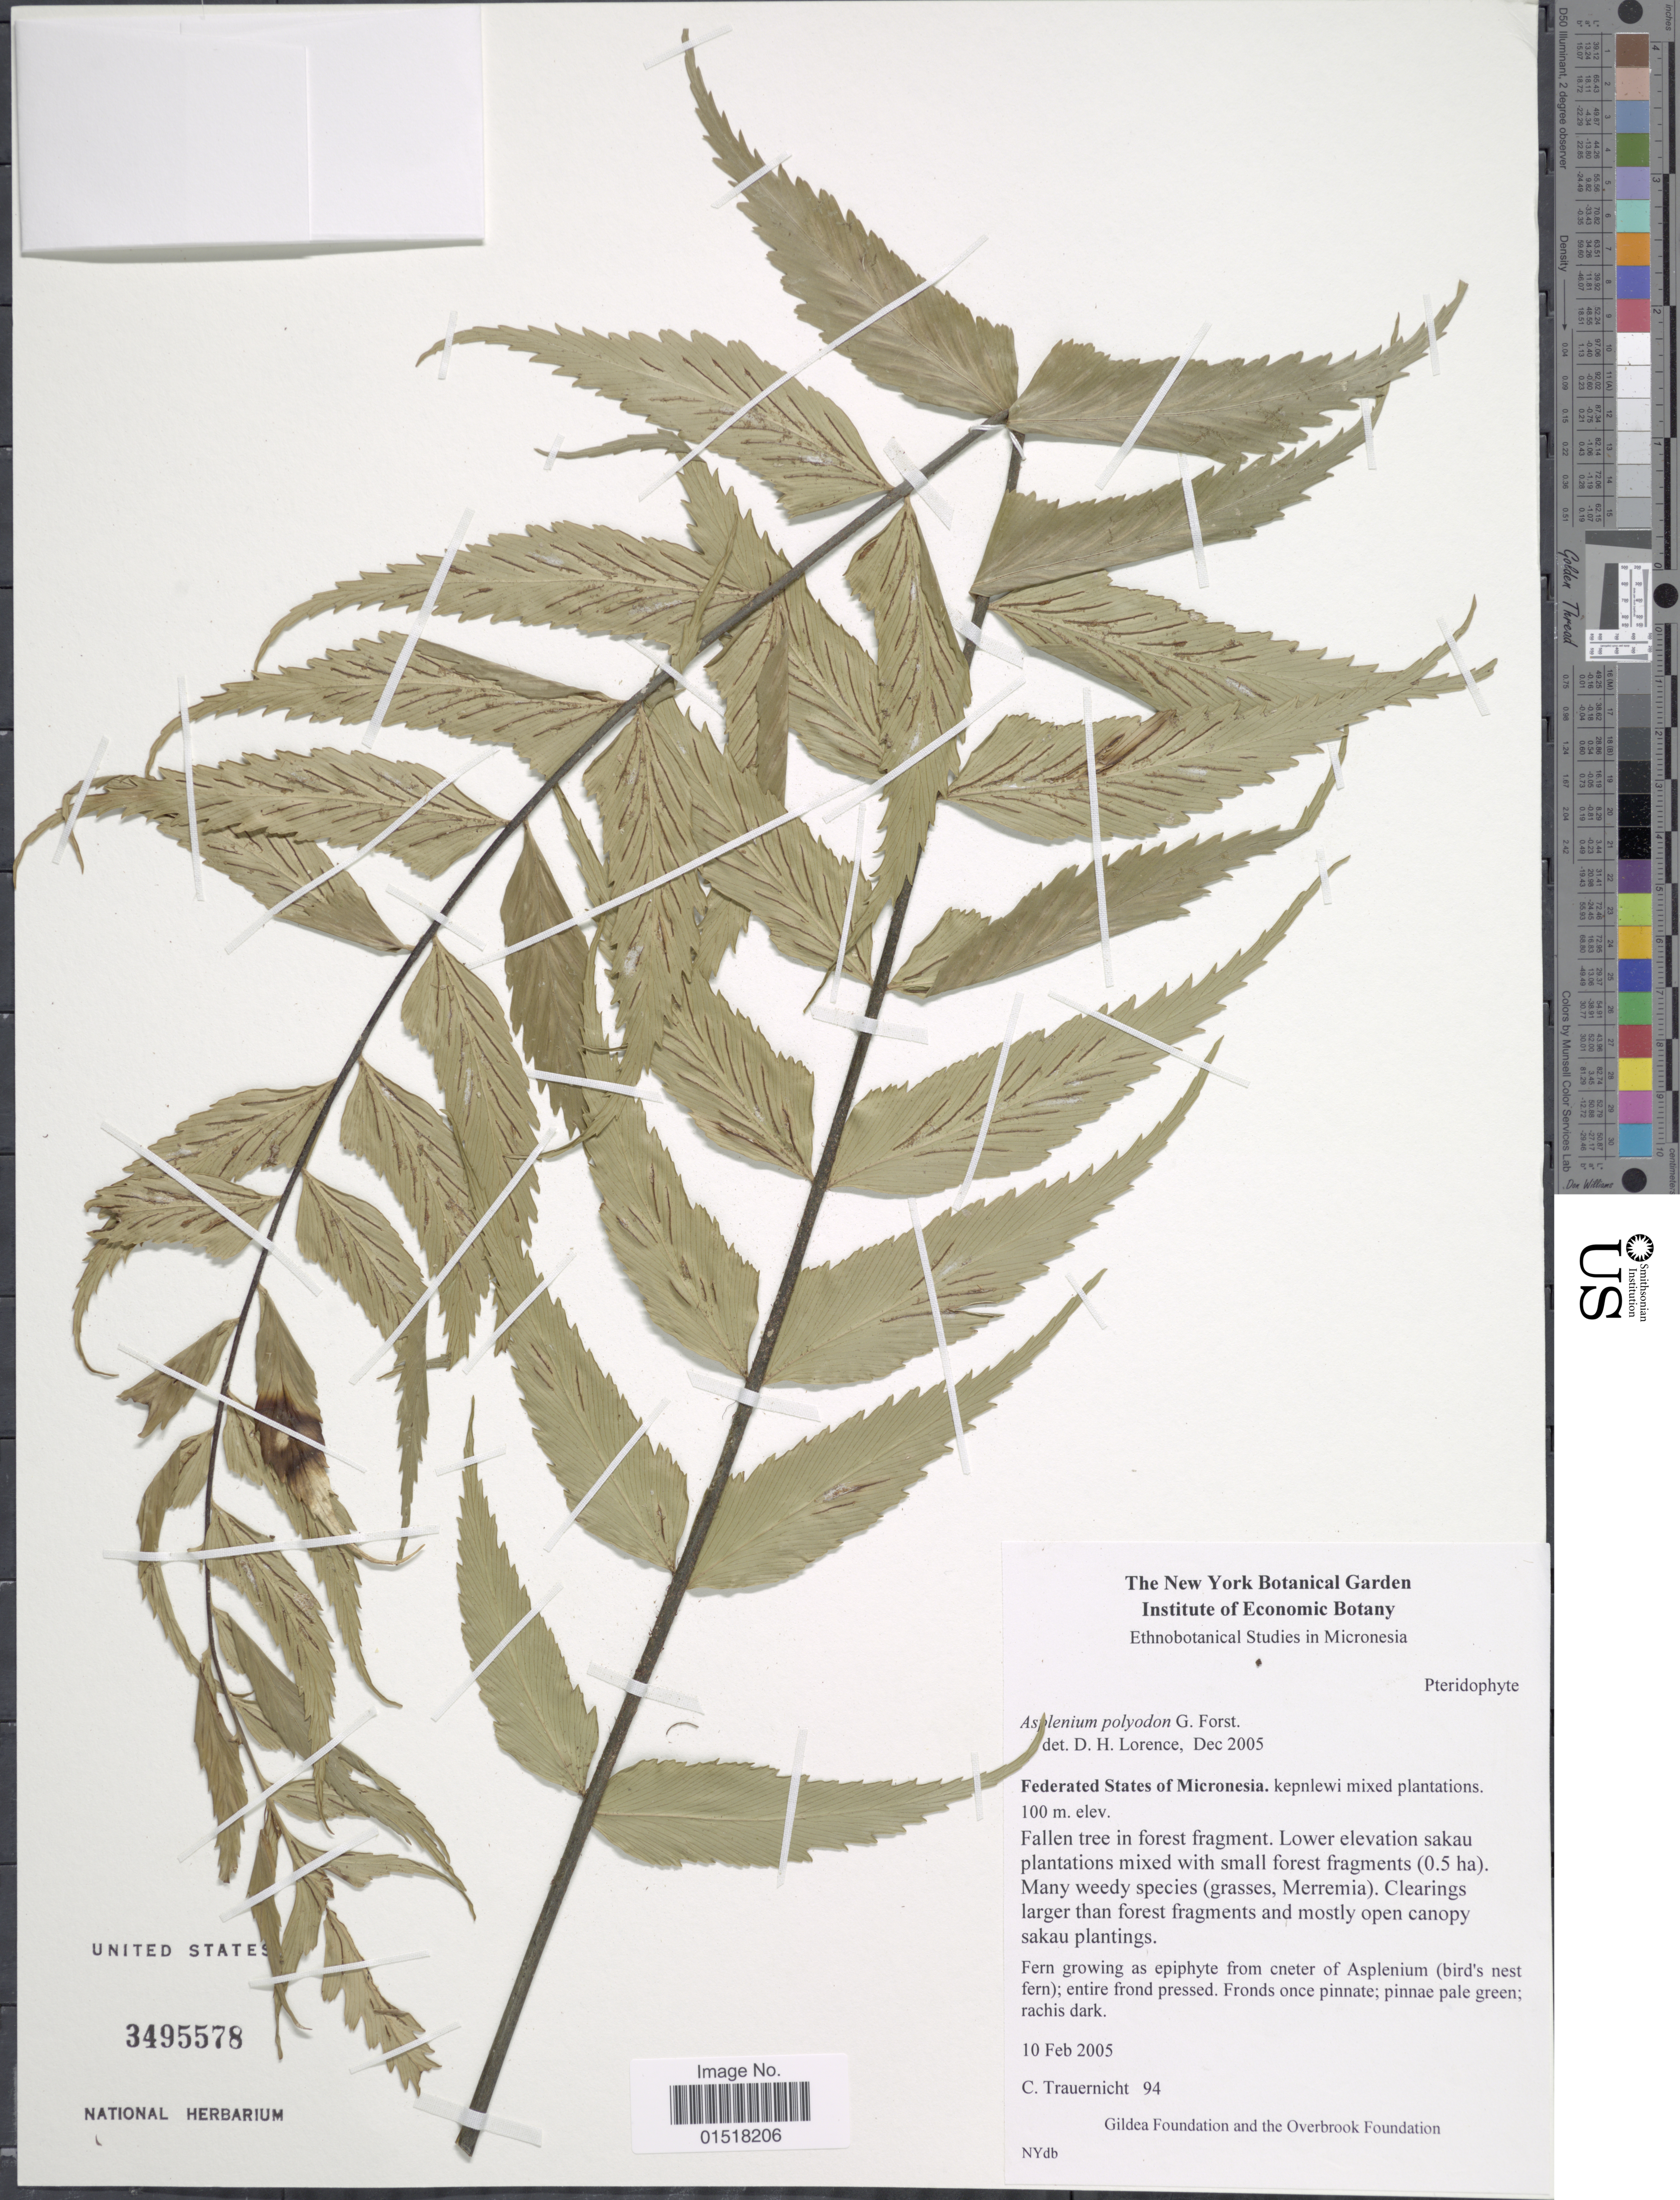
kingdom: Plantae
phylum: Tracheophyta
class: Polypodiopsida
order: Polypodiales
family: Aspleniaceae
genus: Asplenium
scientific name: Asplenium polyodon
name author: G. Forst.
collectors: C. Trauernicht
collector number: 94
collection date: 2005-02-10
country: Micronesia, Federated States of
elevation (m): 100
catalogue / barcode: US 3495578